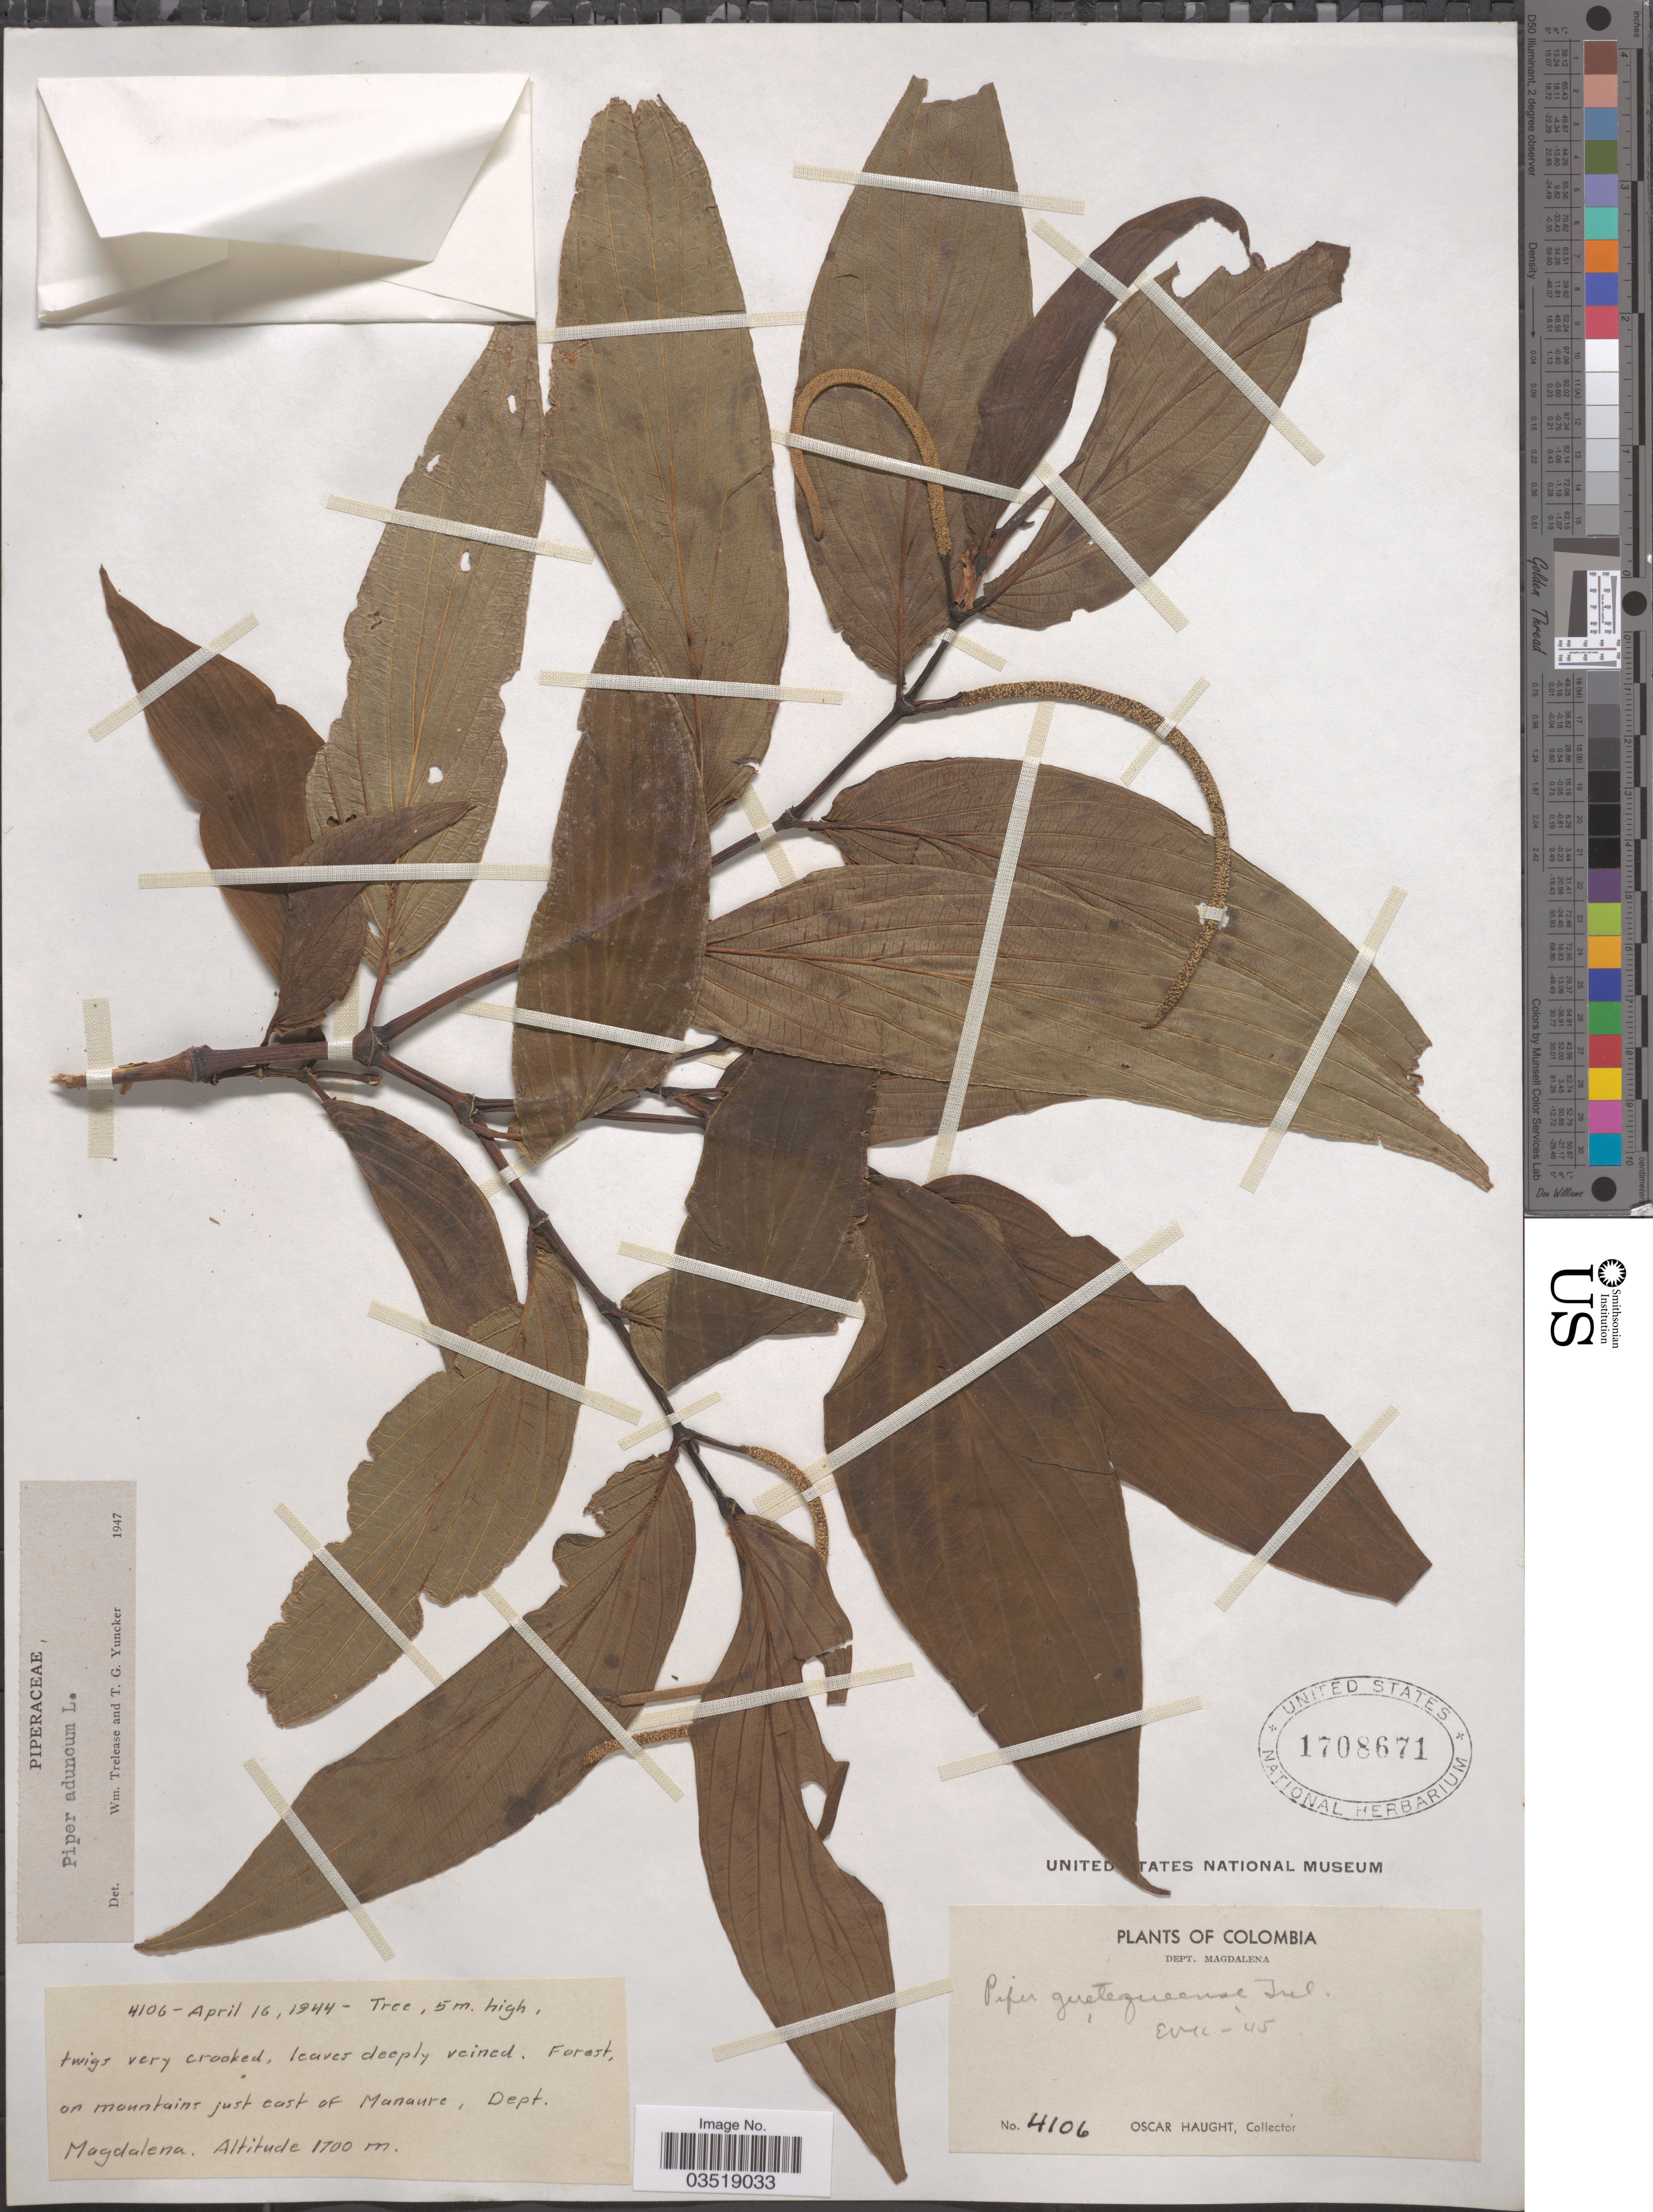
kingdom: Plantae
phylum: Tracheophyta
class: Magnoliopsida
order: Piperales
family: Piperaceae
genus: Piper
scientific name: Piper aduncum var. aduncum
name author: L.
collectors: O. Haught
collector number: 4106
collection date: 1944-04-16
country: Colombia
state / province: Magdalena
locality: On mountains just east of Manaure, Dept. Magdalena.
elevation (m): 1700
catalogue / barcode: US 1708671